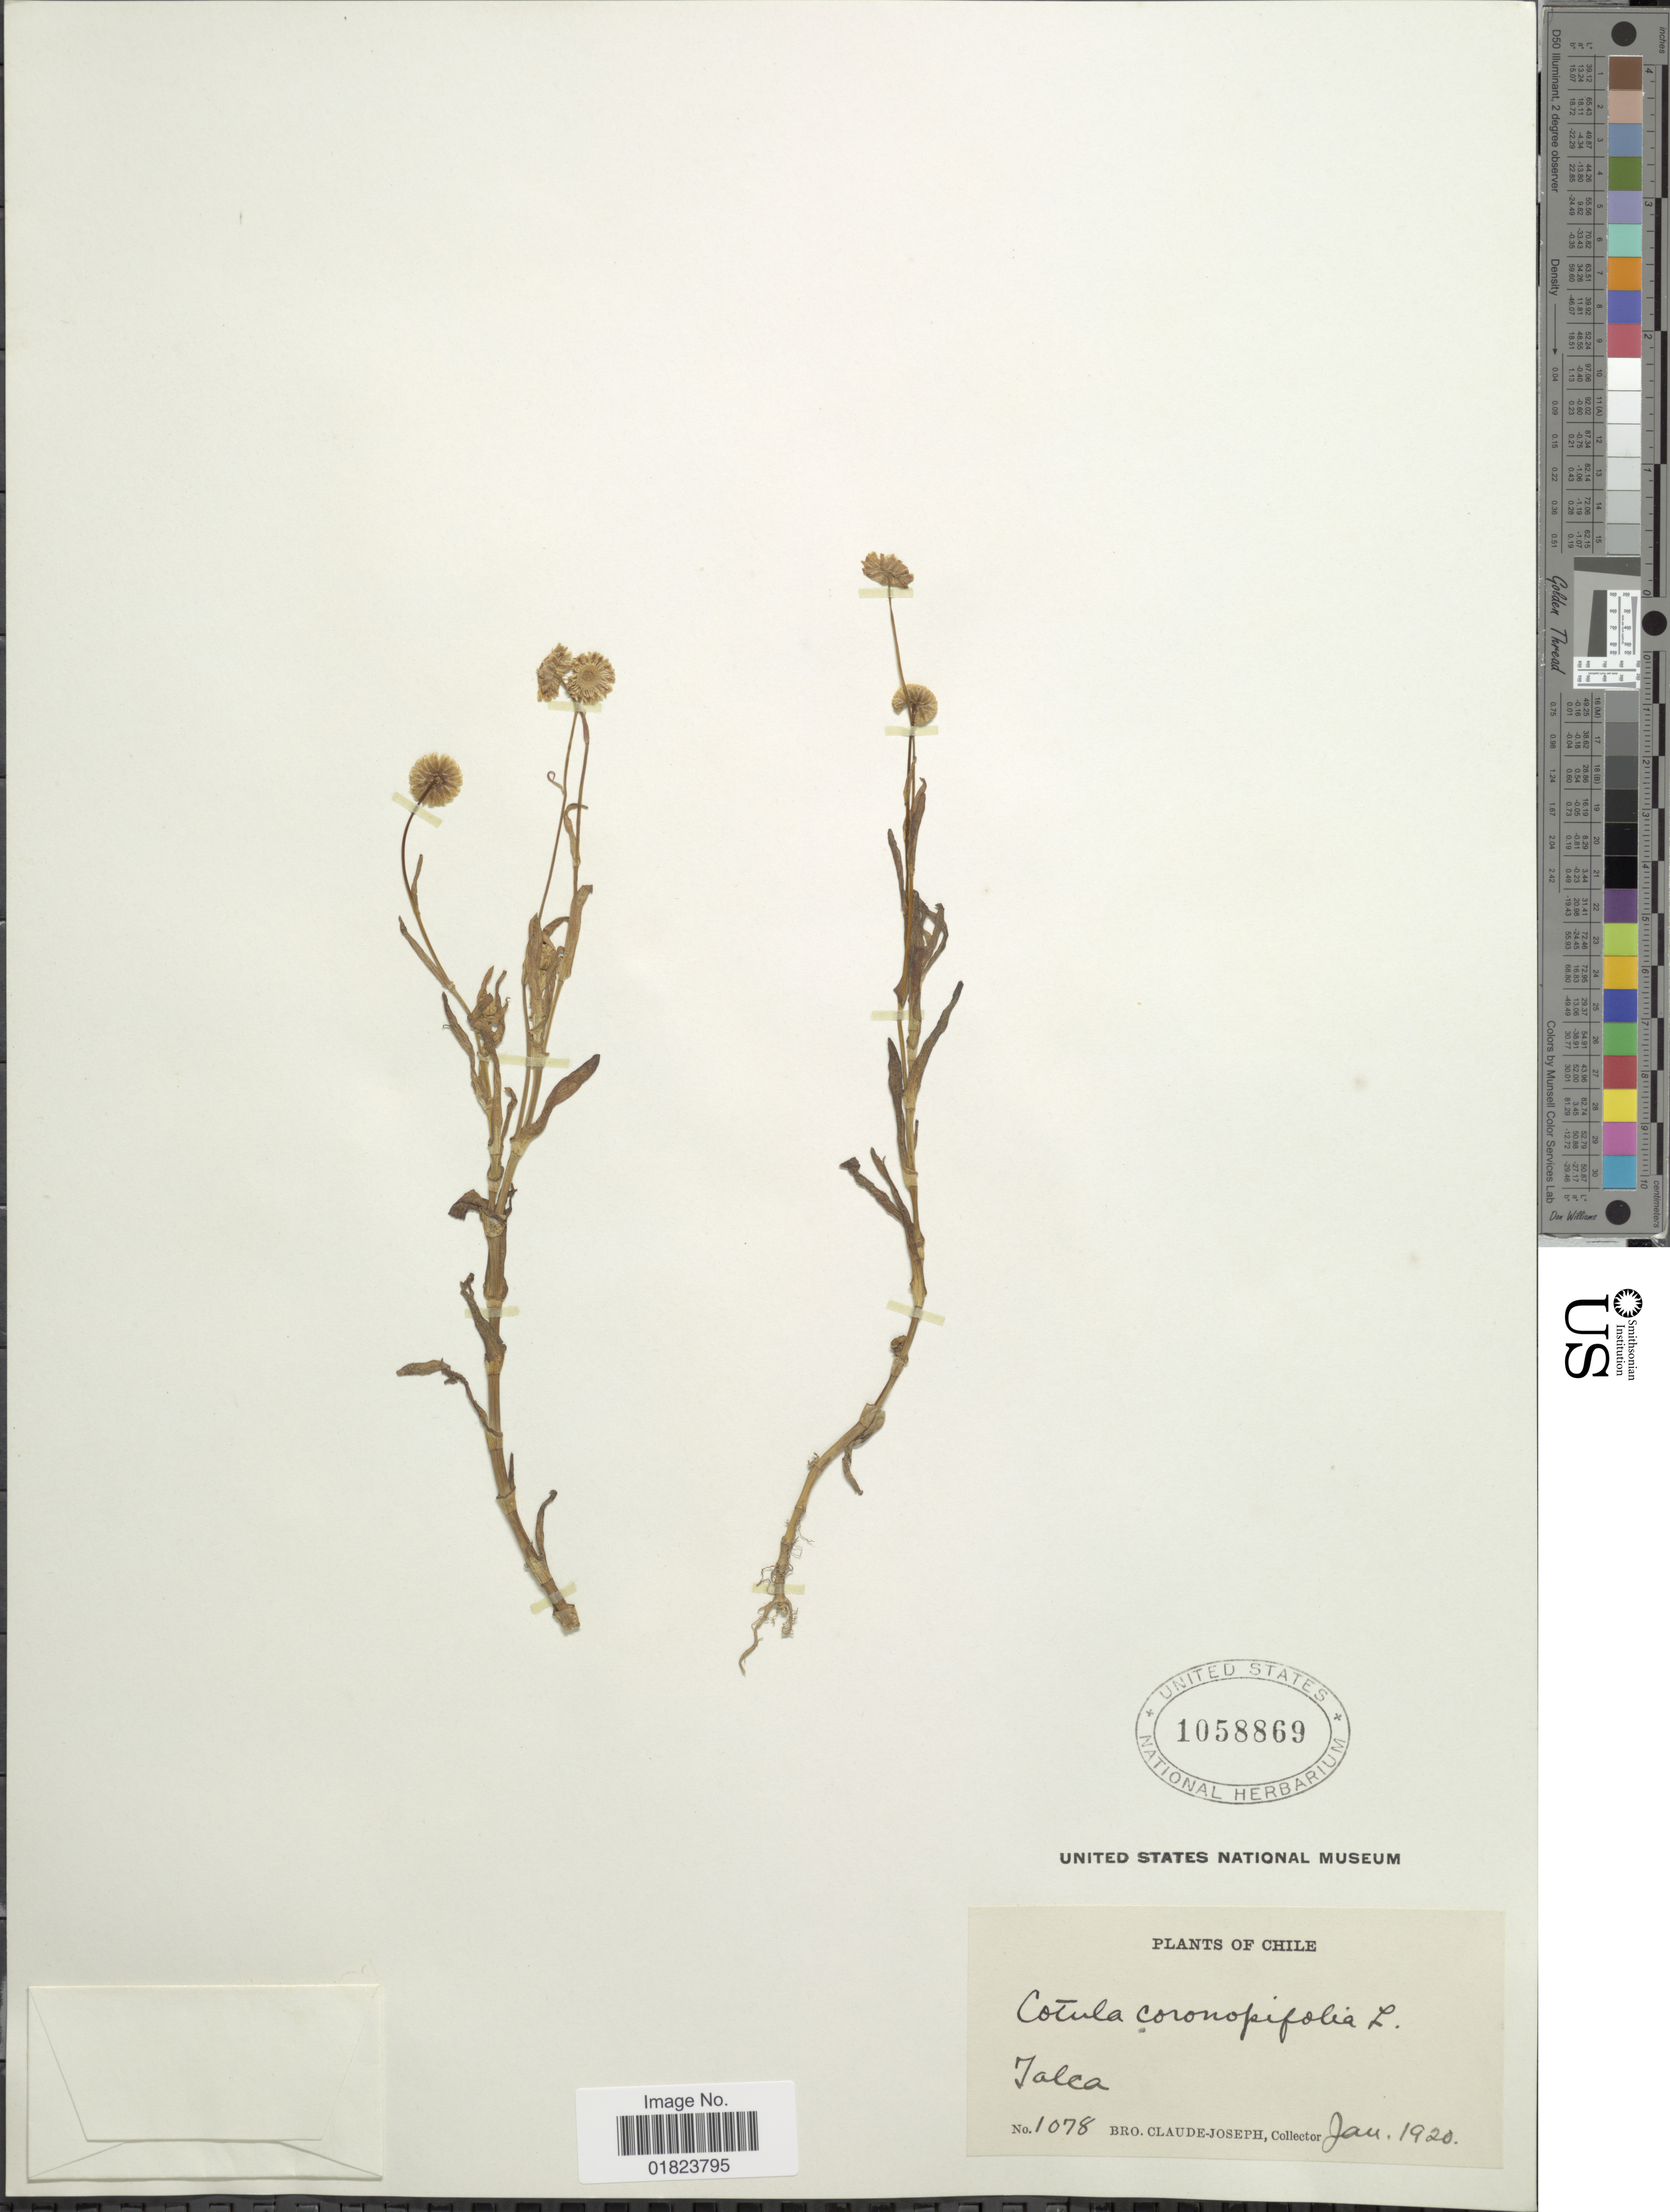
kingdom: Plantae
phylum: Tracheophyta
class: Magnoliopsida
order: Asterales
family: Asteraceae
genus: Cotula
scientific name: Cotula coronopifolia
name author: L.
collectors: Bro. Claude-Joseph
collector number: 1078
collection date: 1920-01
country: Chile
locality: Jalca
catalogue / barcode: US 1058869